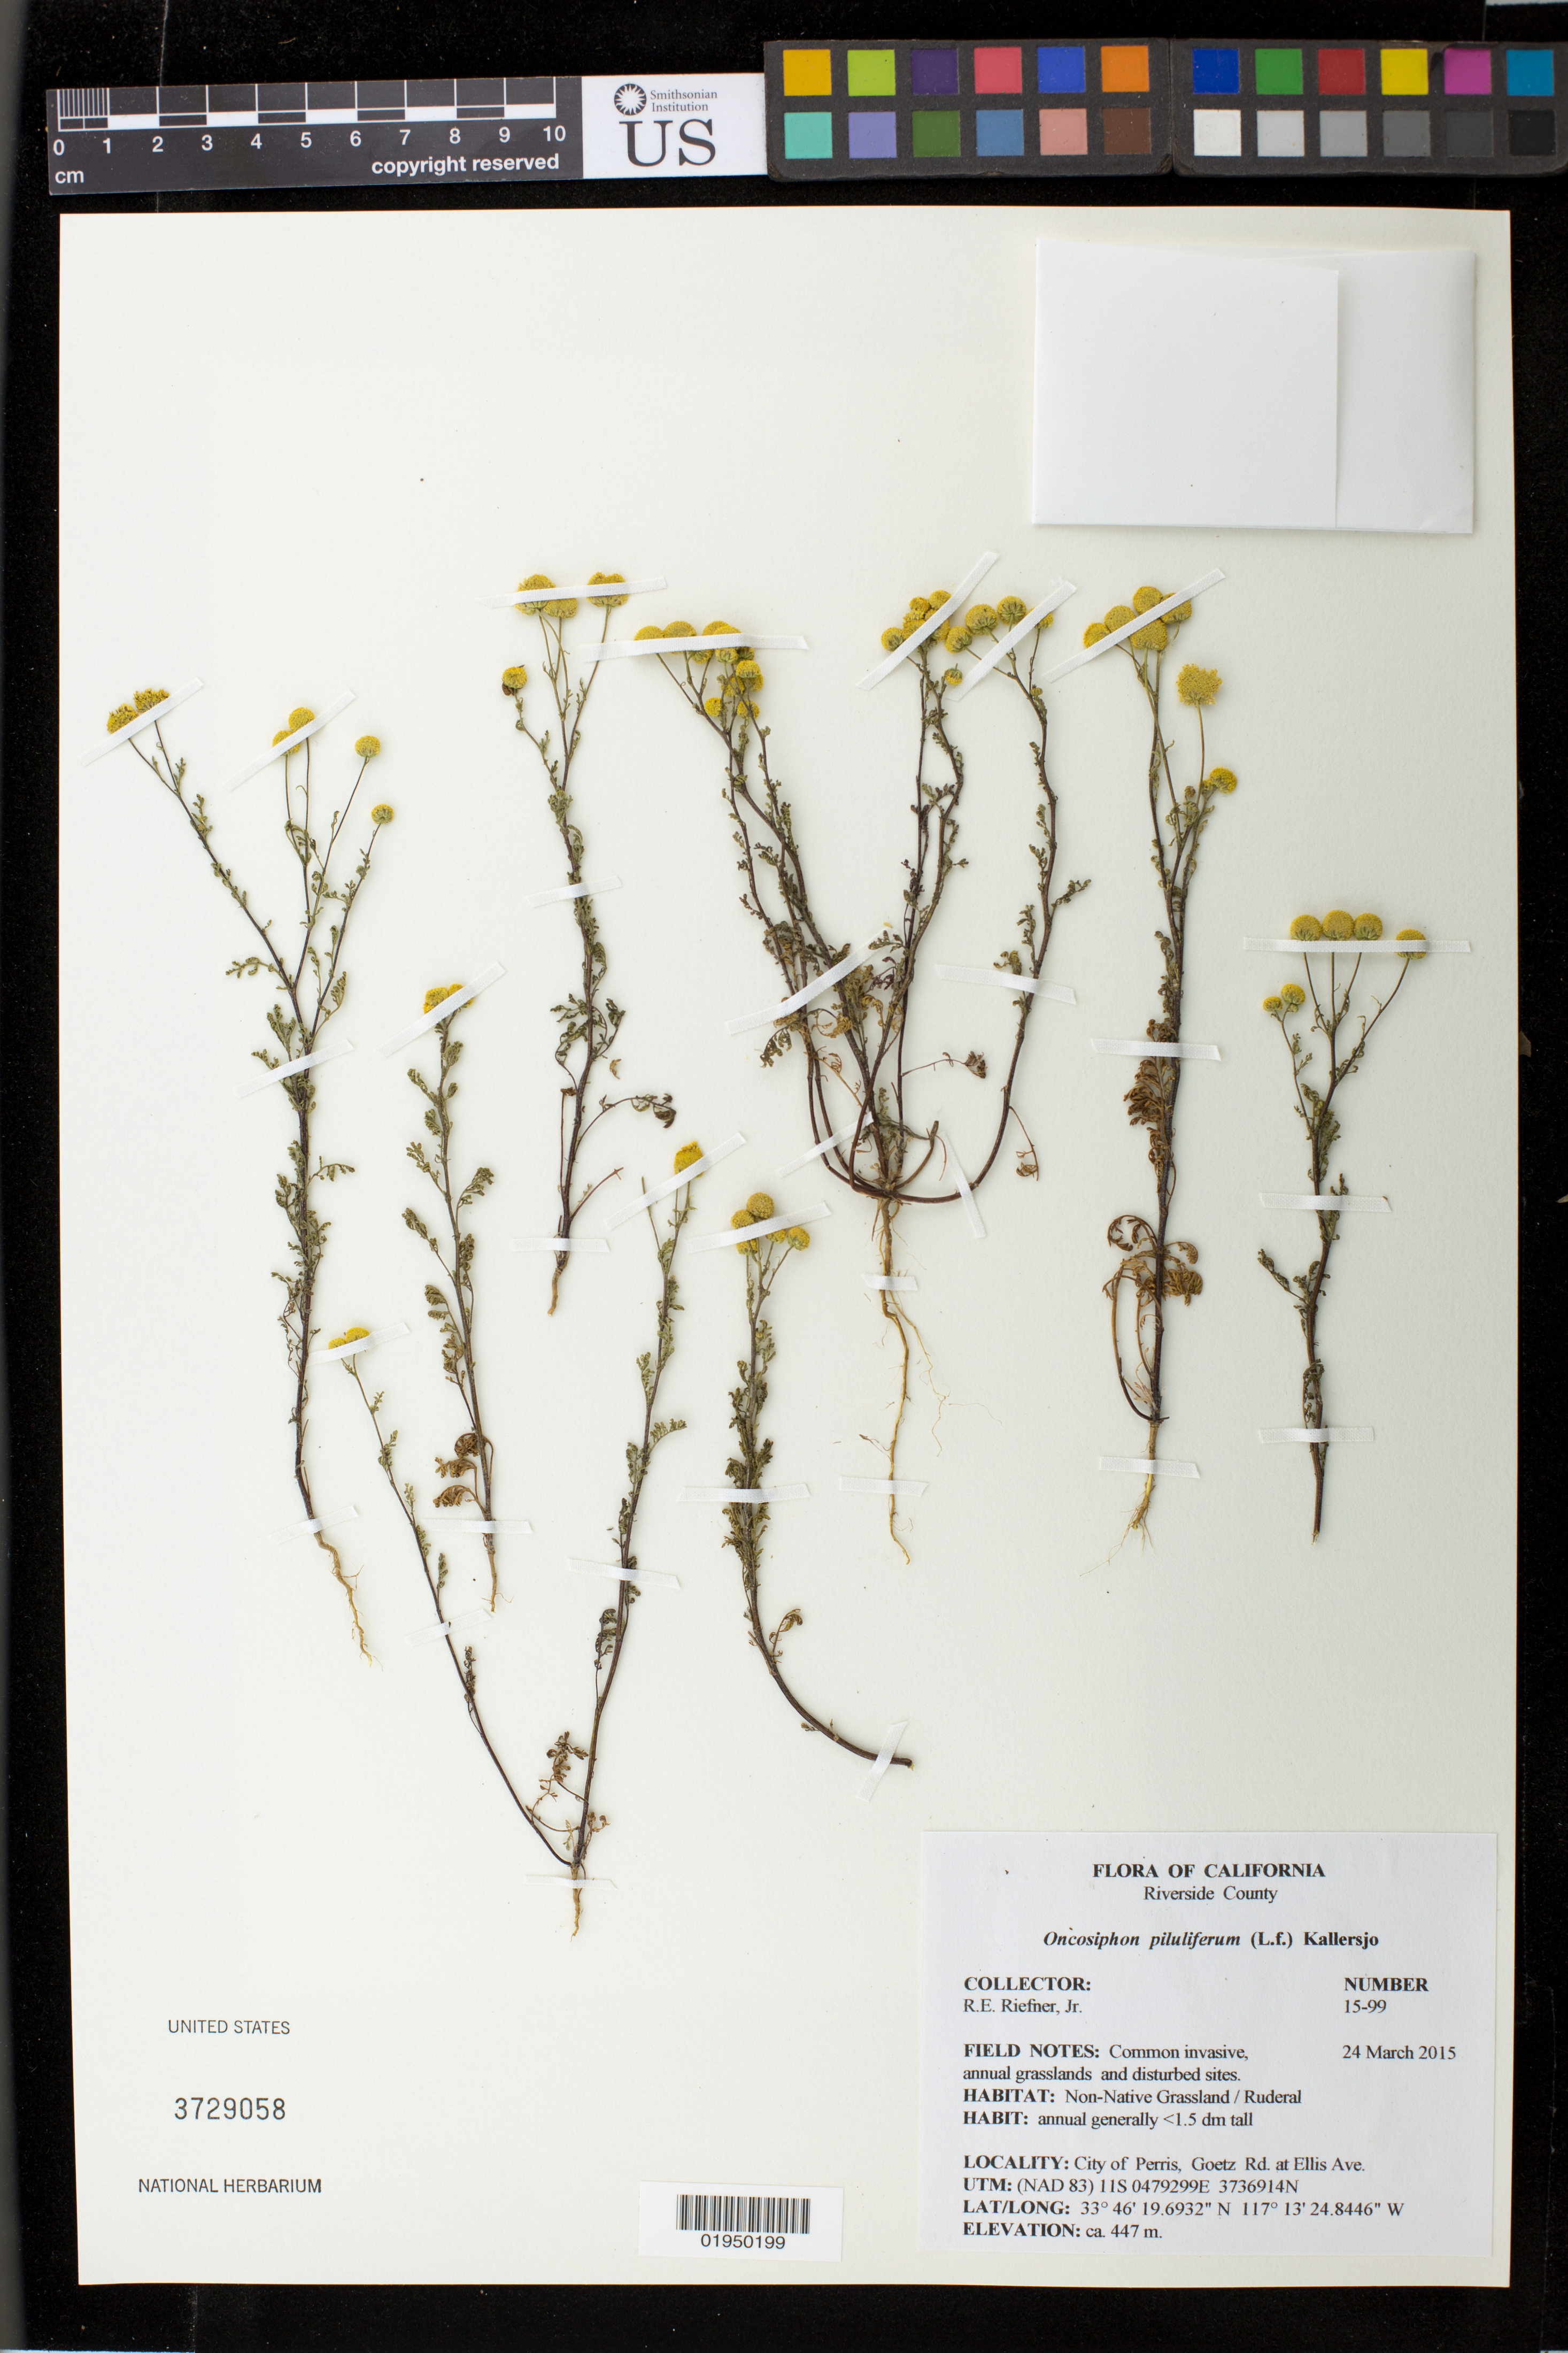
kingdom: Plantae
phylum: Tracheophyta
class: Magnoliopsida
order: Asterales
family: Asteraceae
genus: Oncosiphon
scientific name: Oncosiphon piluliferum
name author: (L. f.) Källersjö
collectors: R. Riefner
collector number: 15-99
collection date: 2015-03-24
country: United States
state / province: California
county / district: Riverside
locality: City of Perris, Goetz rd. at Ellis Ave.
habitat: Non-Native Grassland/ Ruderal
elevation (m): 447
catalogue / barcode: US 3729058